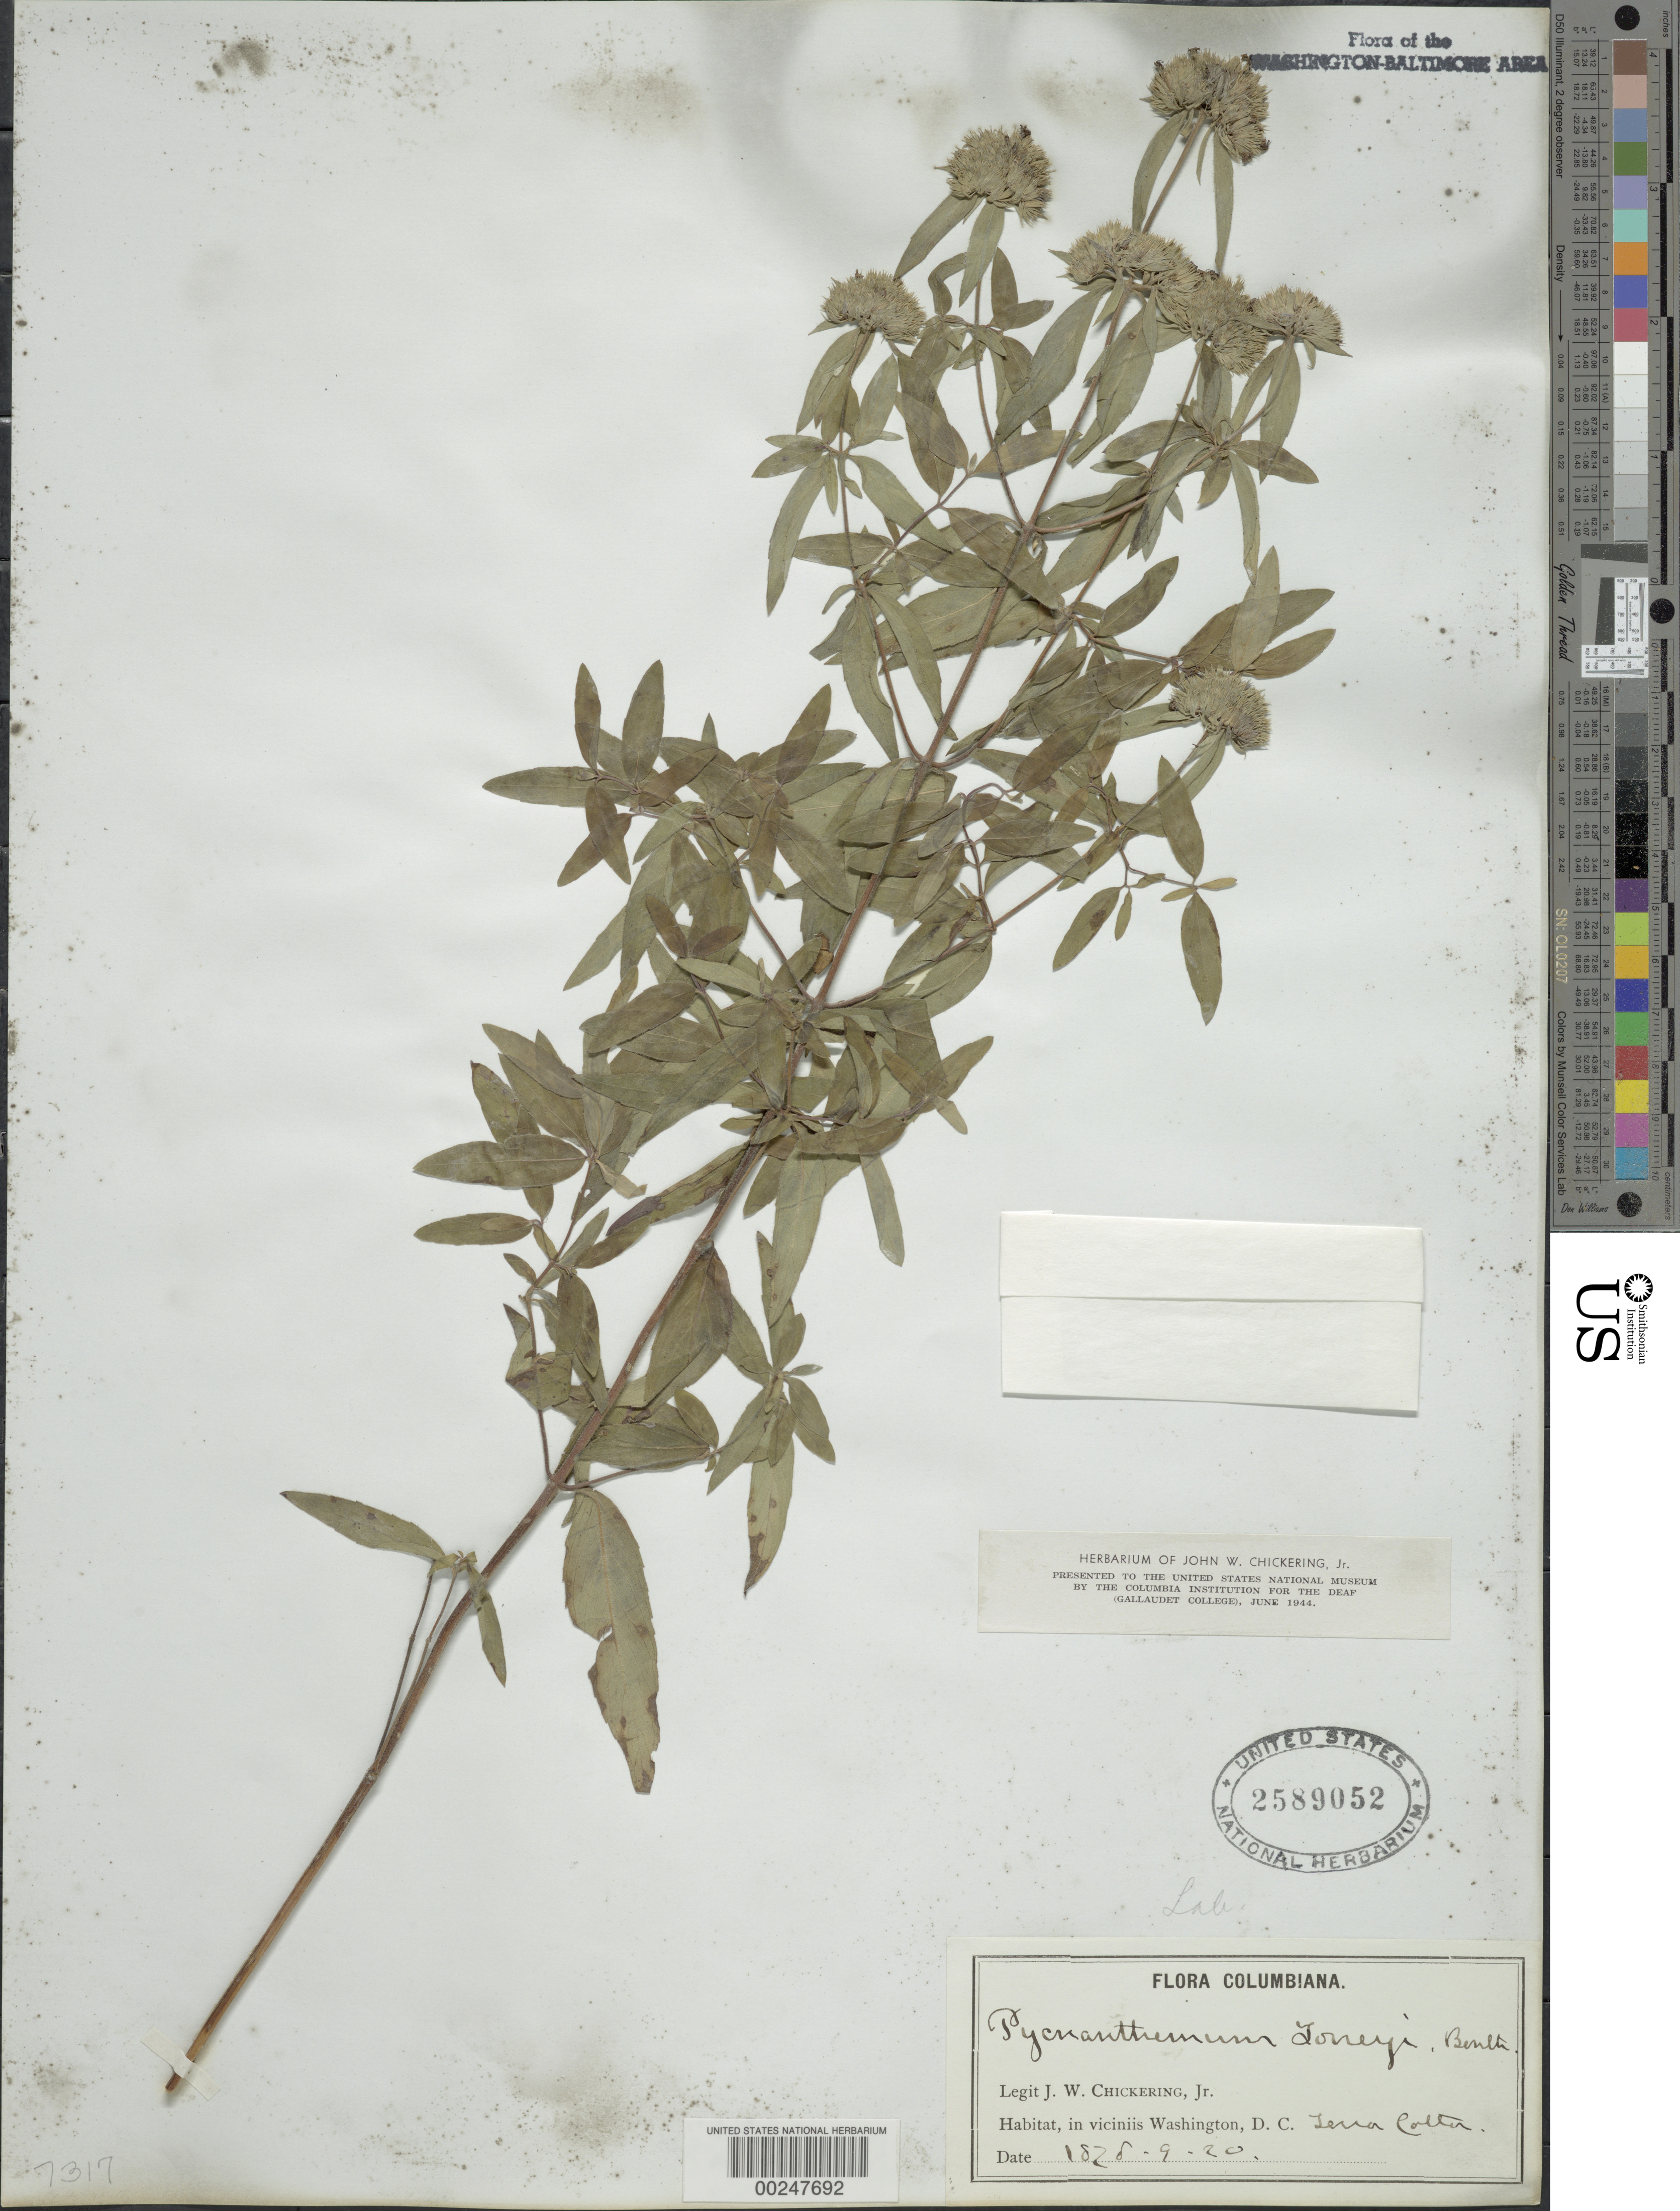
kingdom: Plantae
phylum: Tracheophyta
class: Magnoliopsida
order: Lamiales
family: Lamiaceae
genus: Pycnanthemum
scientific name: Pycnanthemum torreyi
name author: Benth.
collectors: J. Chickering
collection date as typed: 20 Sep 1828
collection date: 1828-09-20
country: United States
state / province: District of Columbia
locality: Terra Cotta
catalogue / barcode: US 2589052